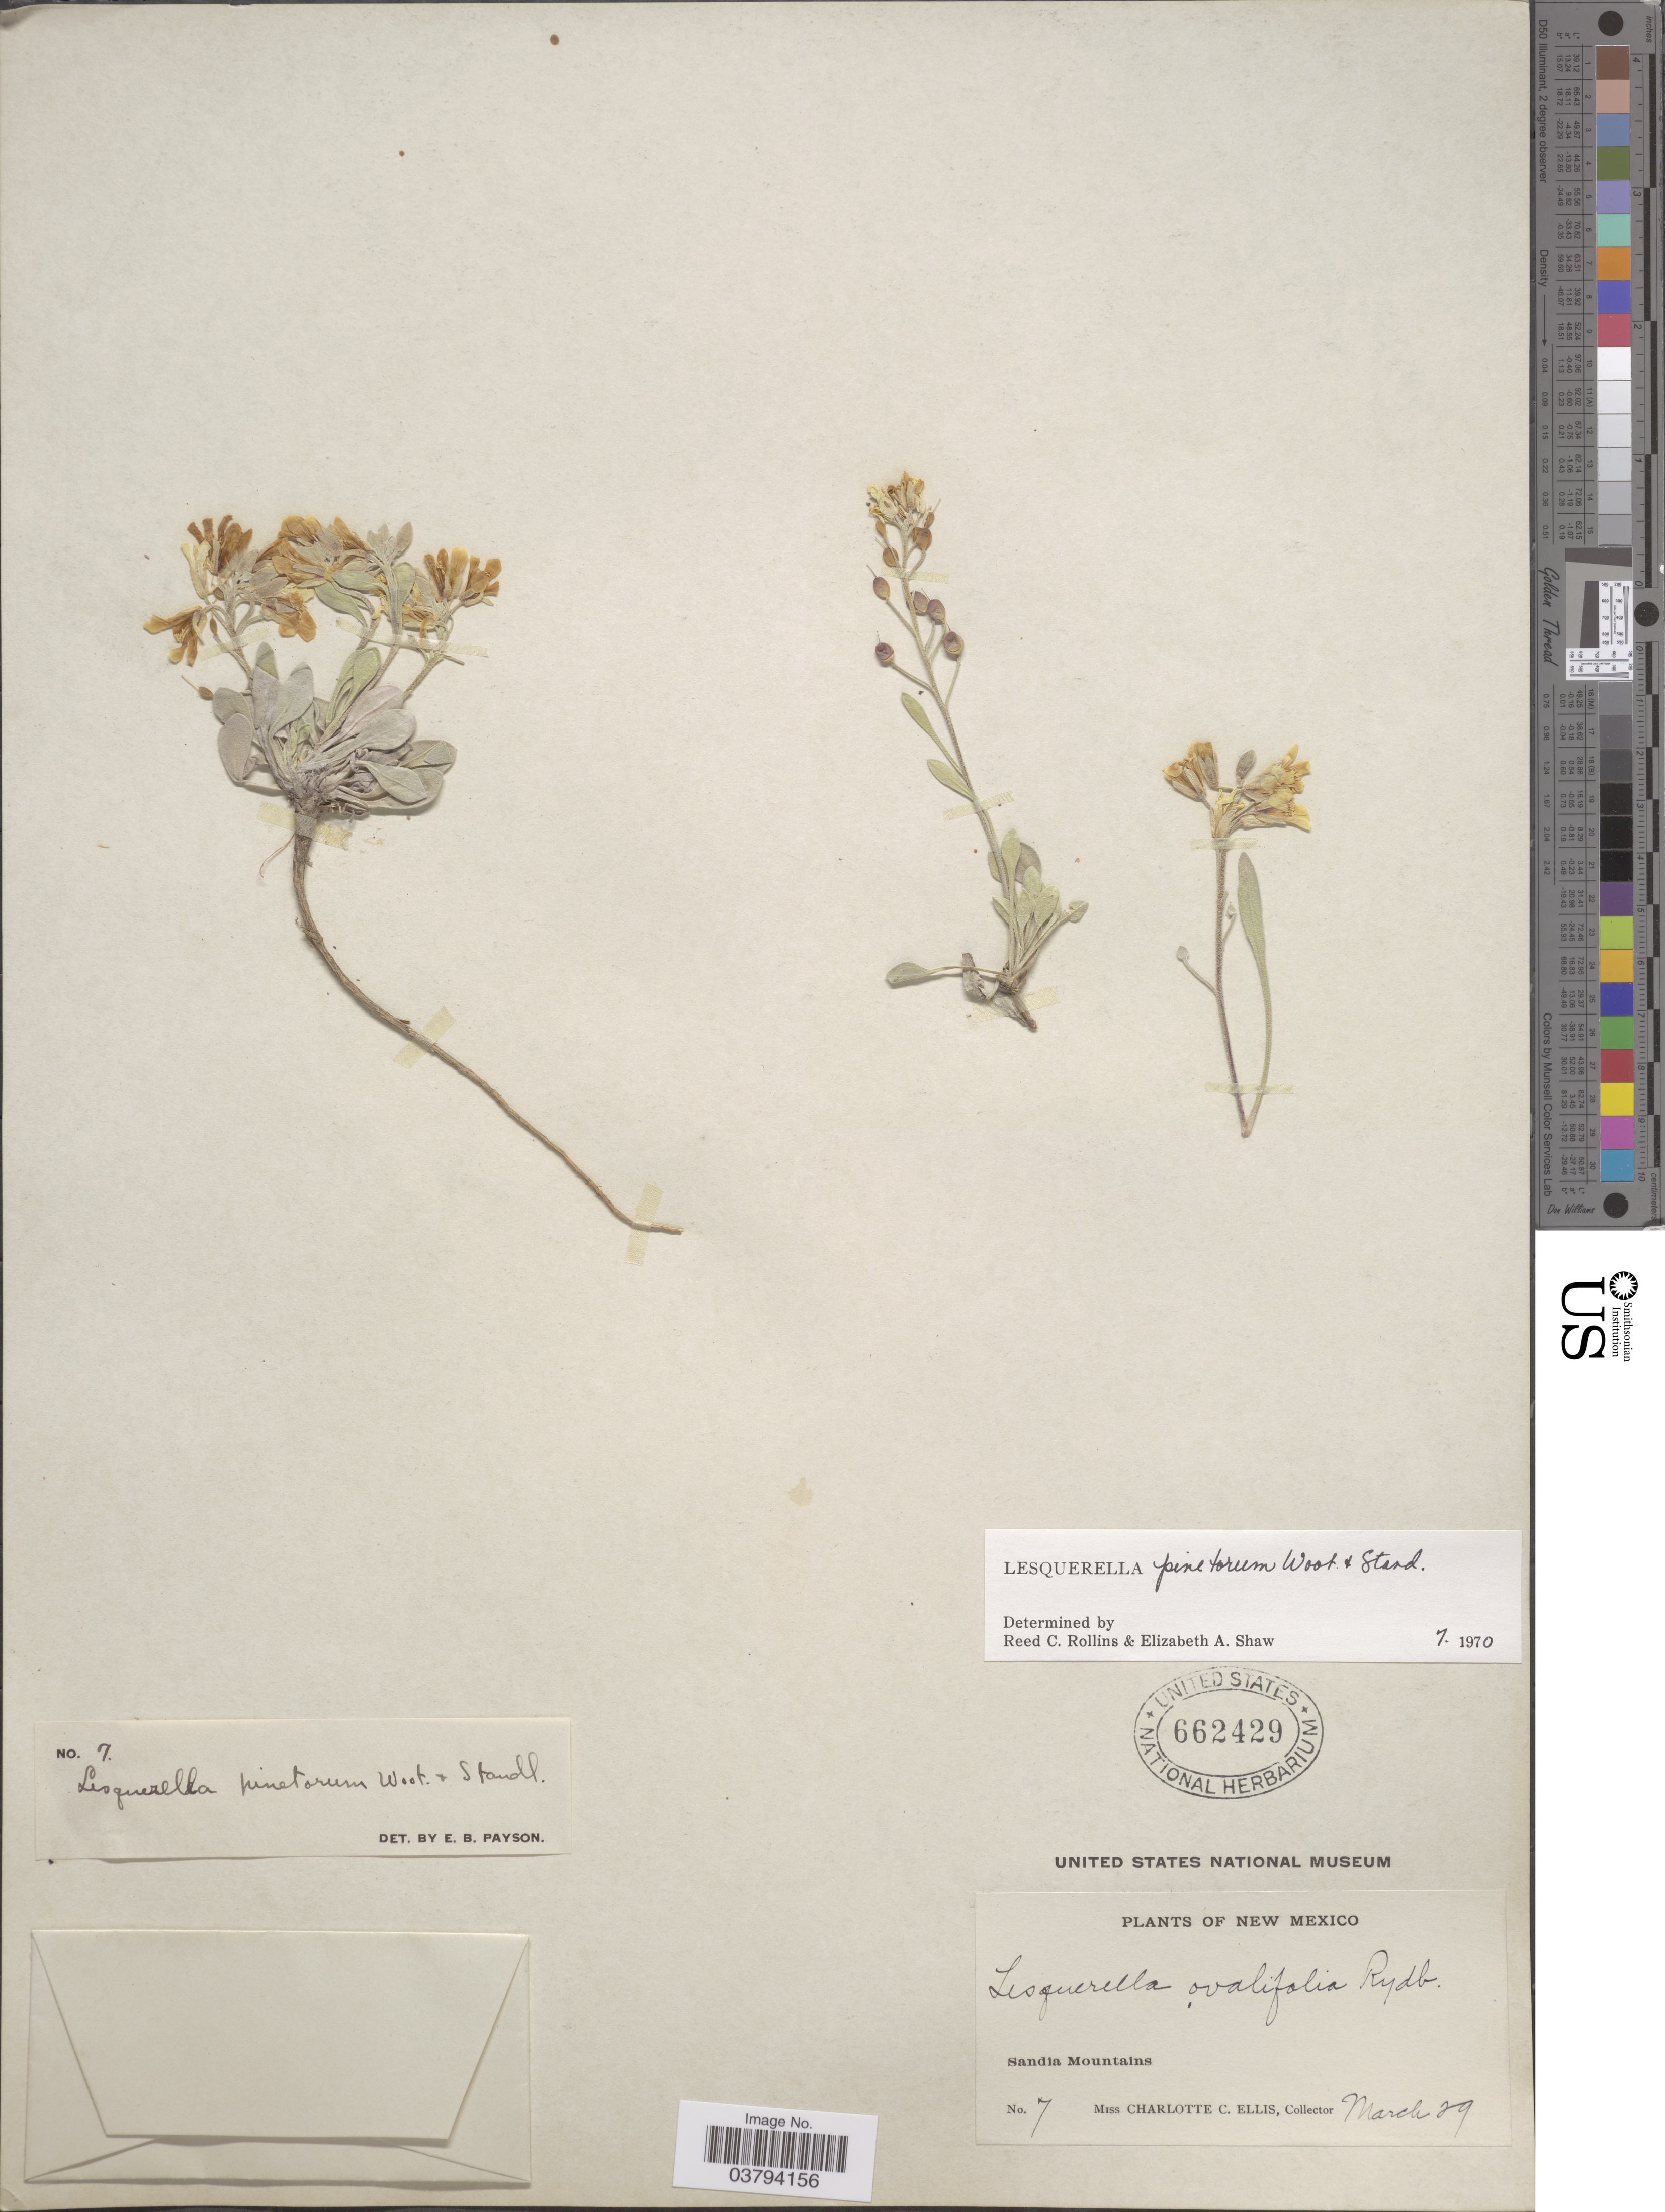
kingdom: Plantae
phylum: Tracheophyta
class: Magnoliopsida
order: Brassicales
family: Brassicaceae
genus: Lesquerella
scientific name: Lesquerella pinetorum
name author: Wooton & Standl.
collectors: C. C. Ellis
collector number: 7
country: United States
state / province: New Mexico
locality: Sandia Mountains.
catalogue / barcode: US 662429